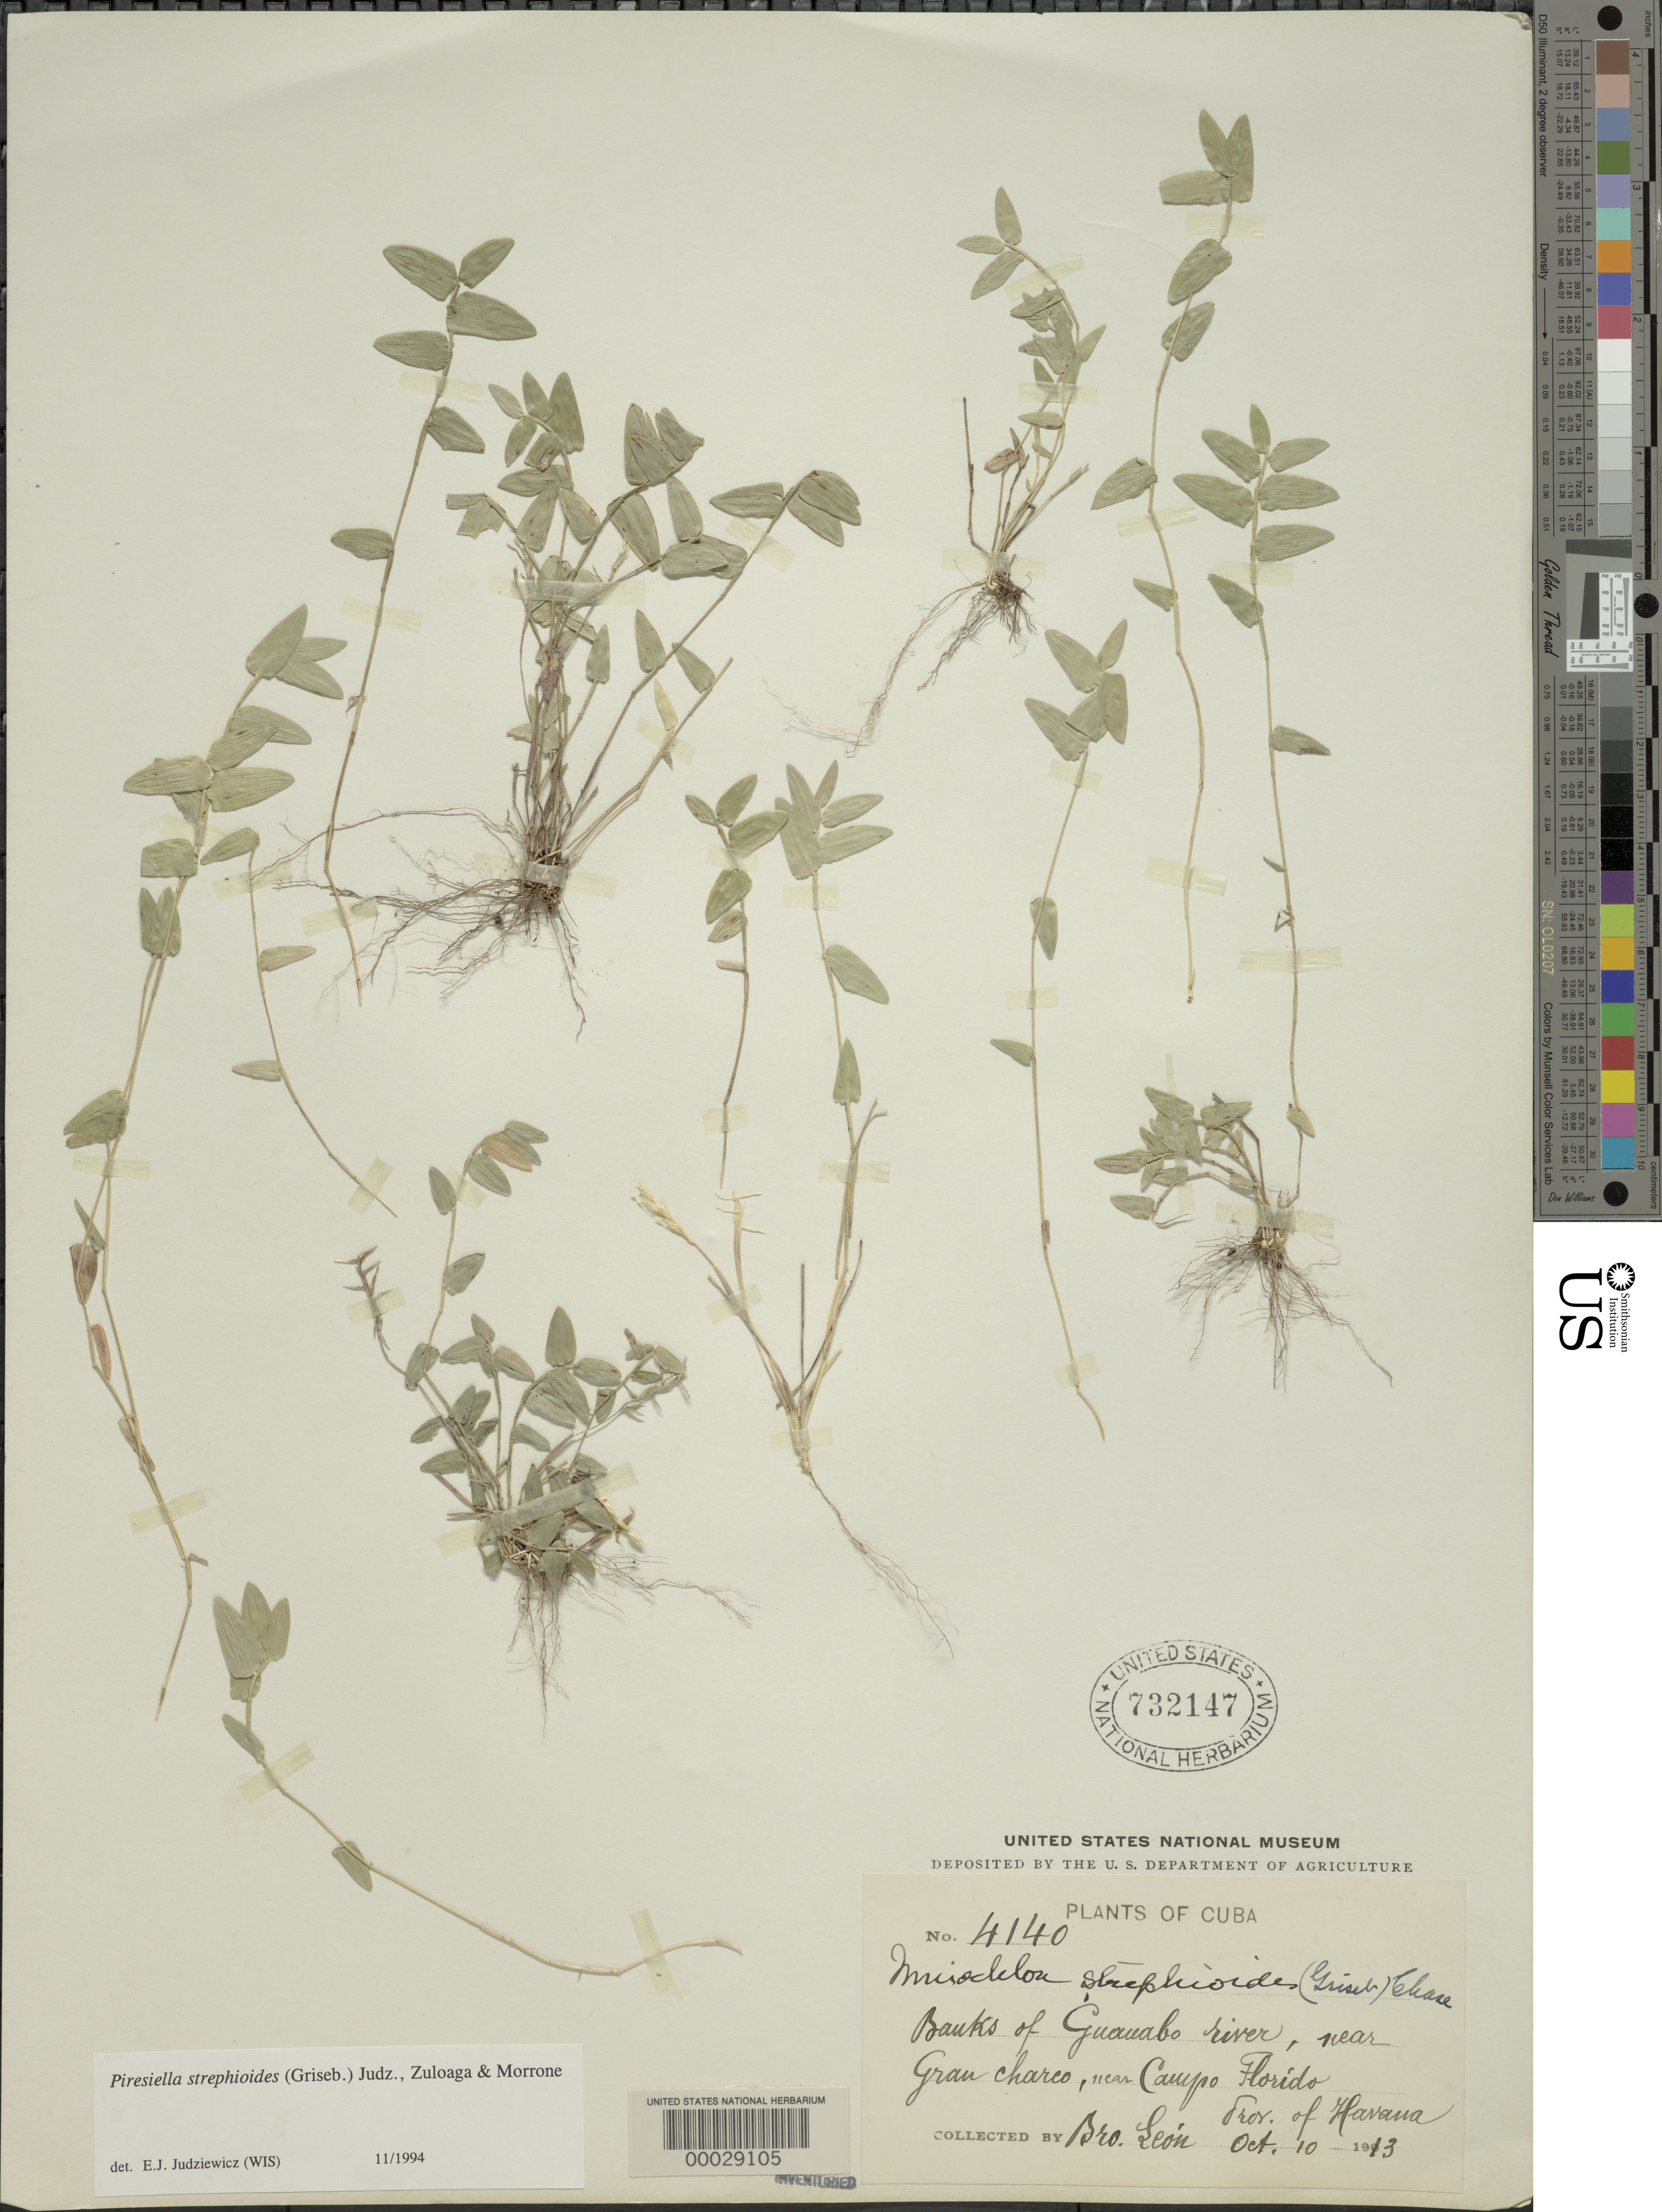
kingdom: Plantae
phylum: Tracheophyta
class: Liliopsida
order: Poales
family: Poaceae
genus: Piresiella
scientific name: Piresiella strephioides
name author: (Griseb.) Judz.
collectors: Bro. León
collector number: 4140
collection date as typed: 10 Oct 1913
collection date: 1913-10-10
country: Cuba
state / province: La Habana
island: Greater Antilles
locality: Guauabo river, campo florida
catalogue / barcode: US 732147